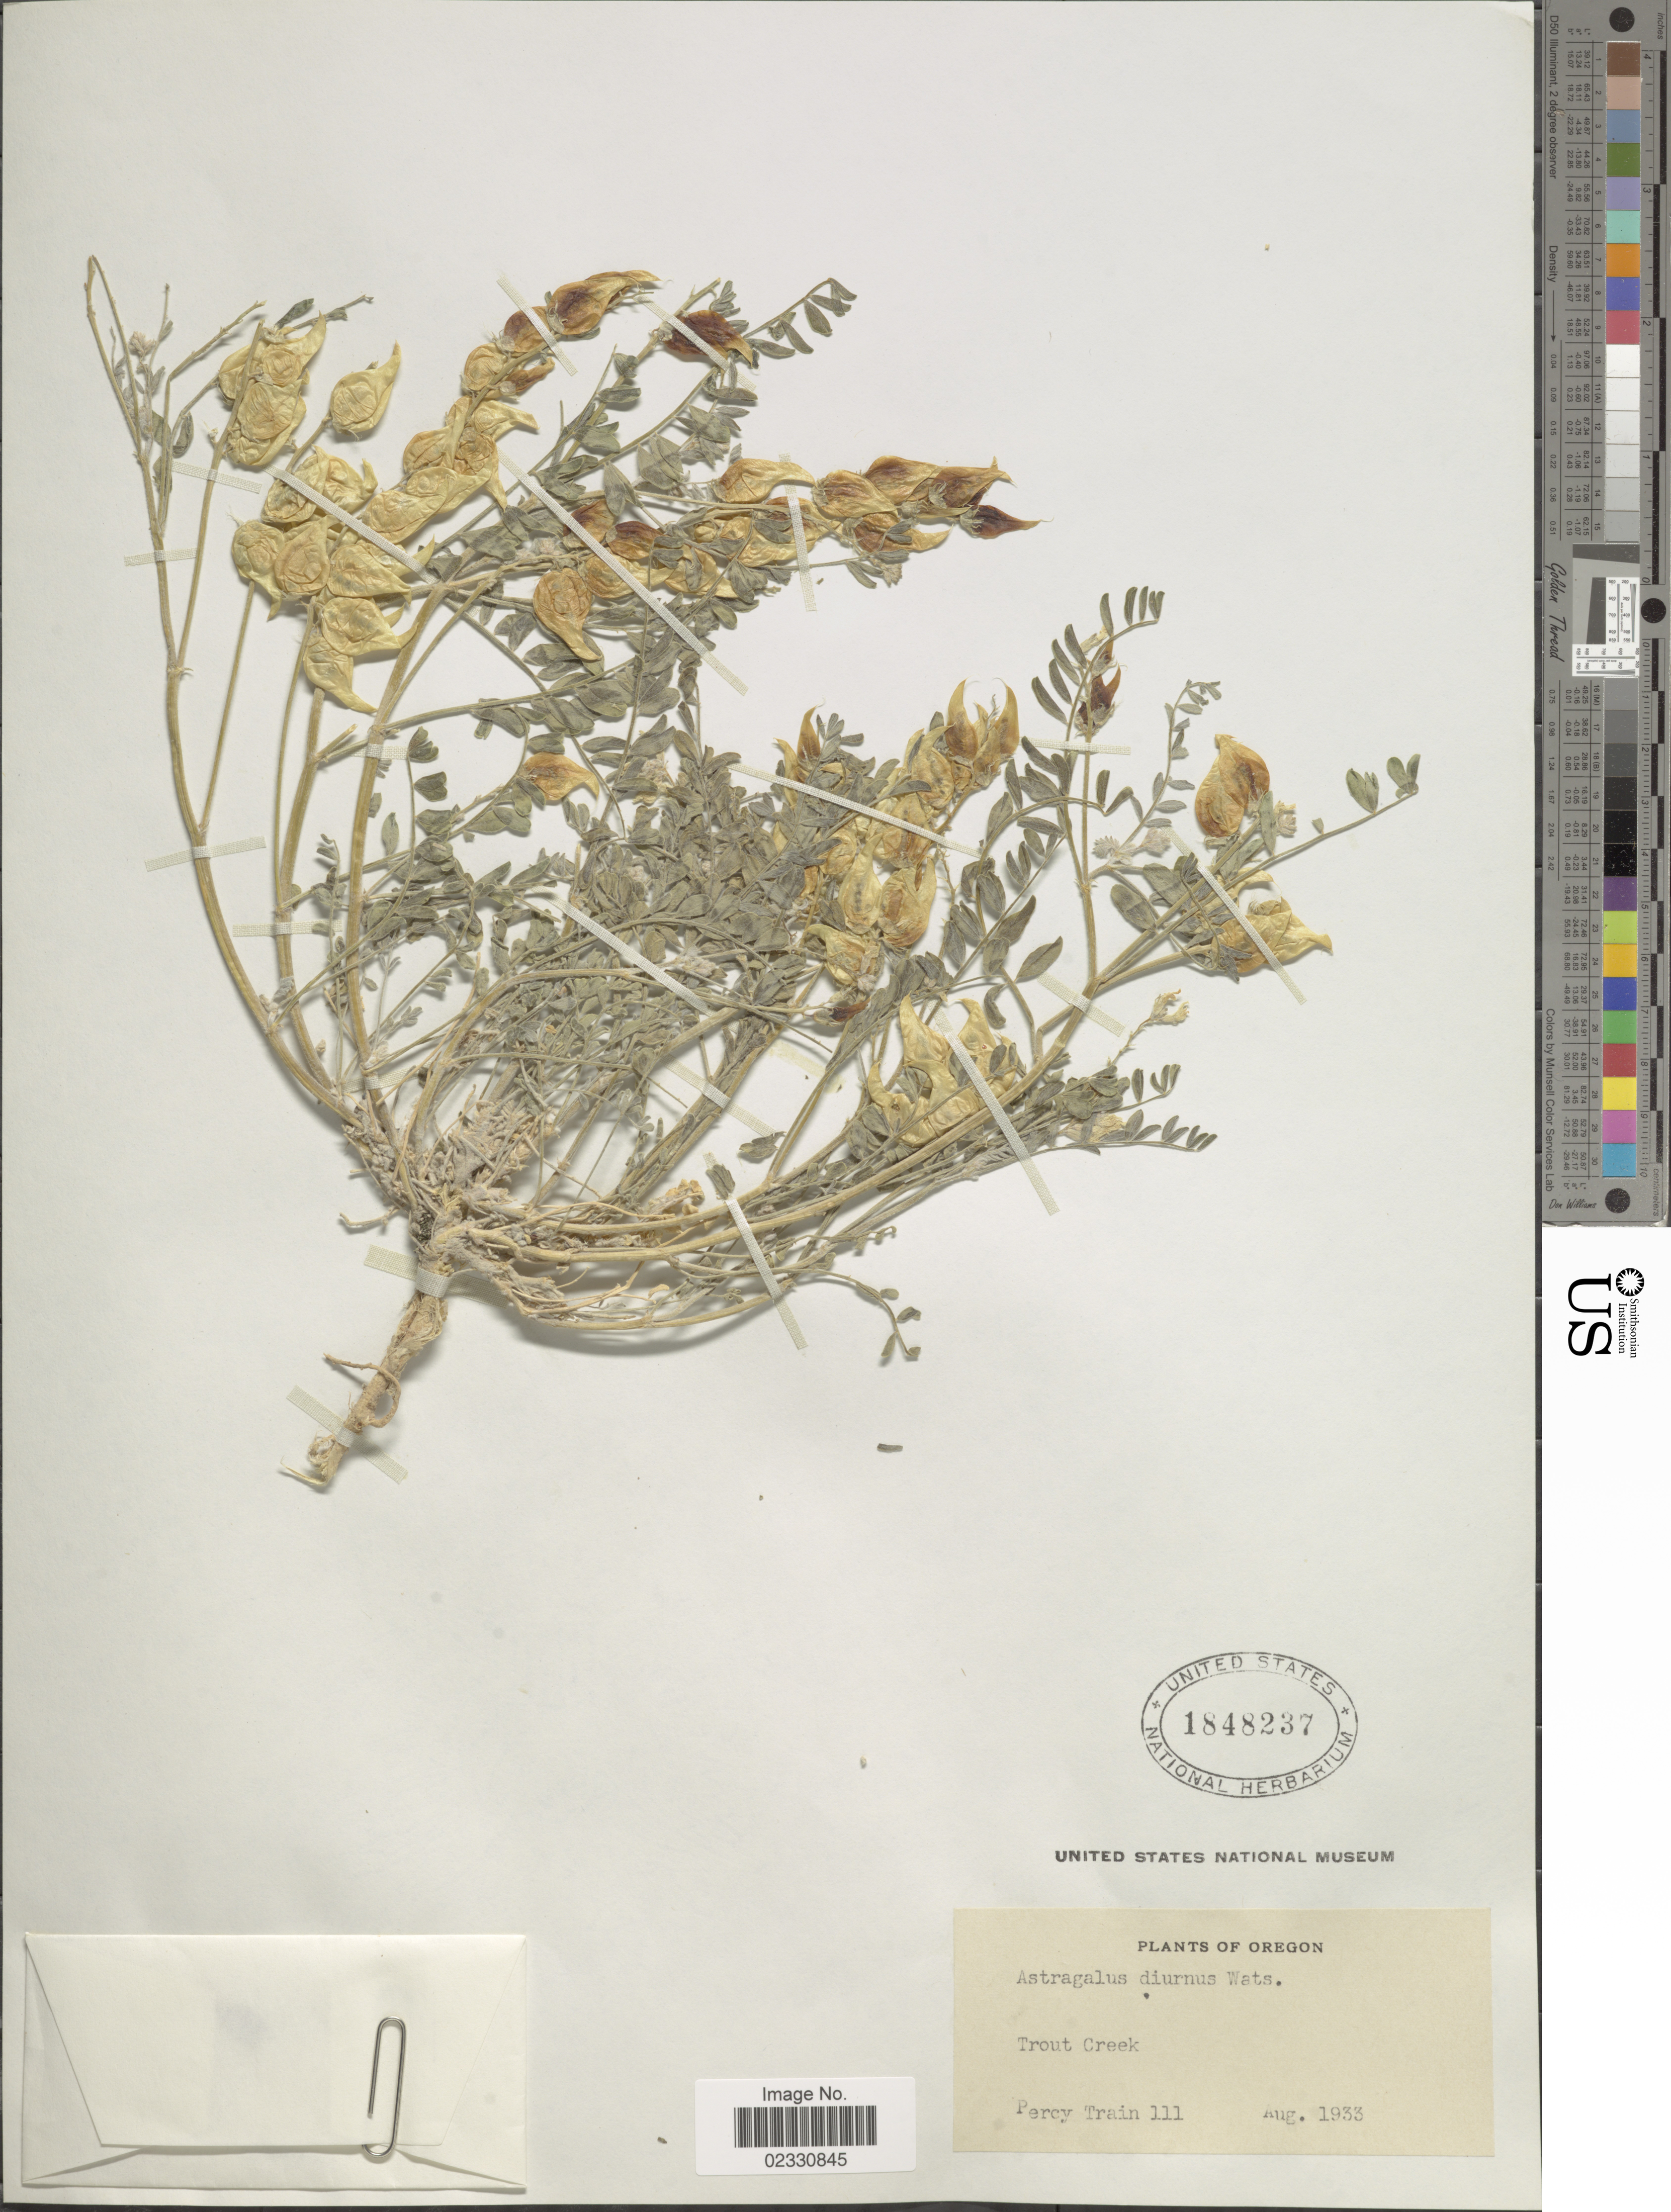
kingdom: Plantae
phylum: Tracheophyta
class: Magnoliopsida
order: Fabales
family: Fabaceae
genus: Astragalus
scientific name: Astragalus diurnus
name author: S. Watson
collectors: P. Train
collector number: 3?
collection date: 1933-08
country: United States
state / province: Oregon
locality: Trout Creek.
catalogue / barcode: US 1848237